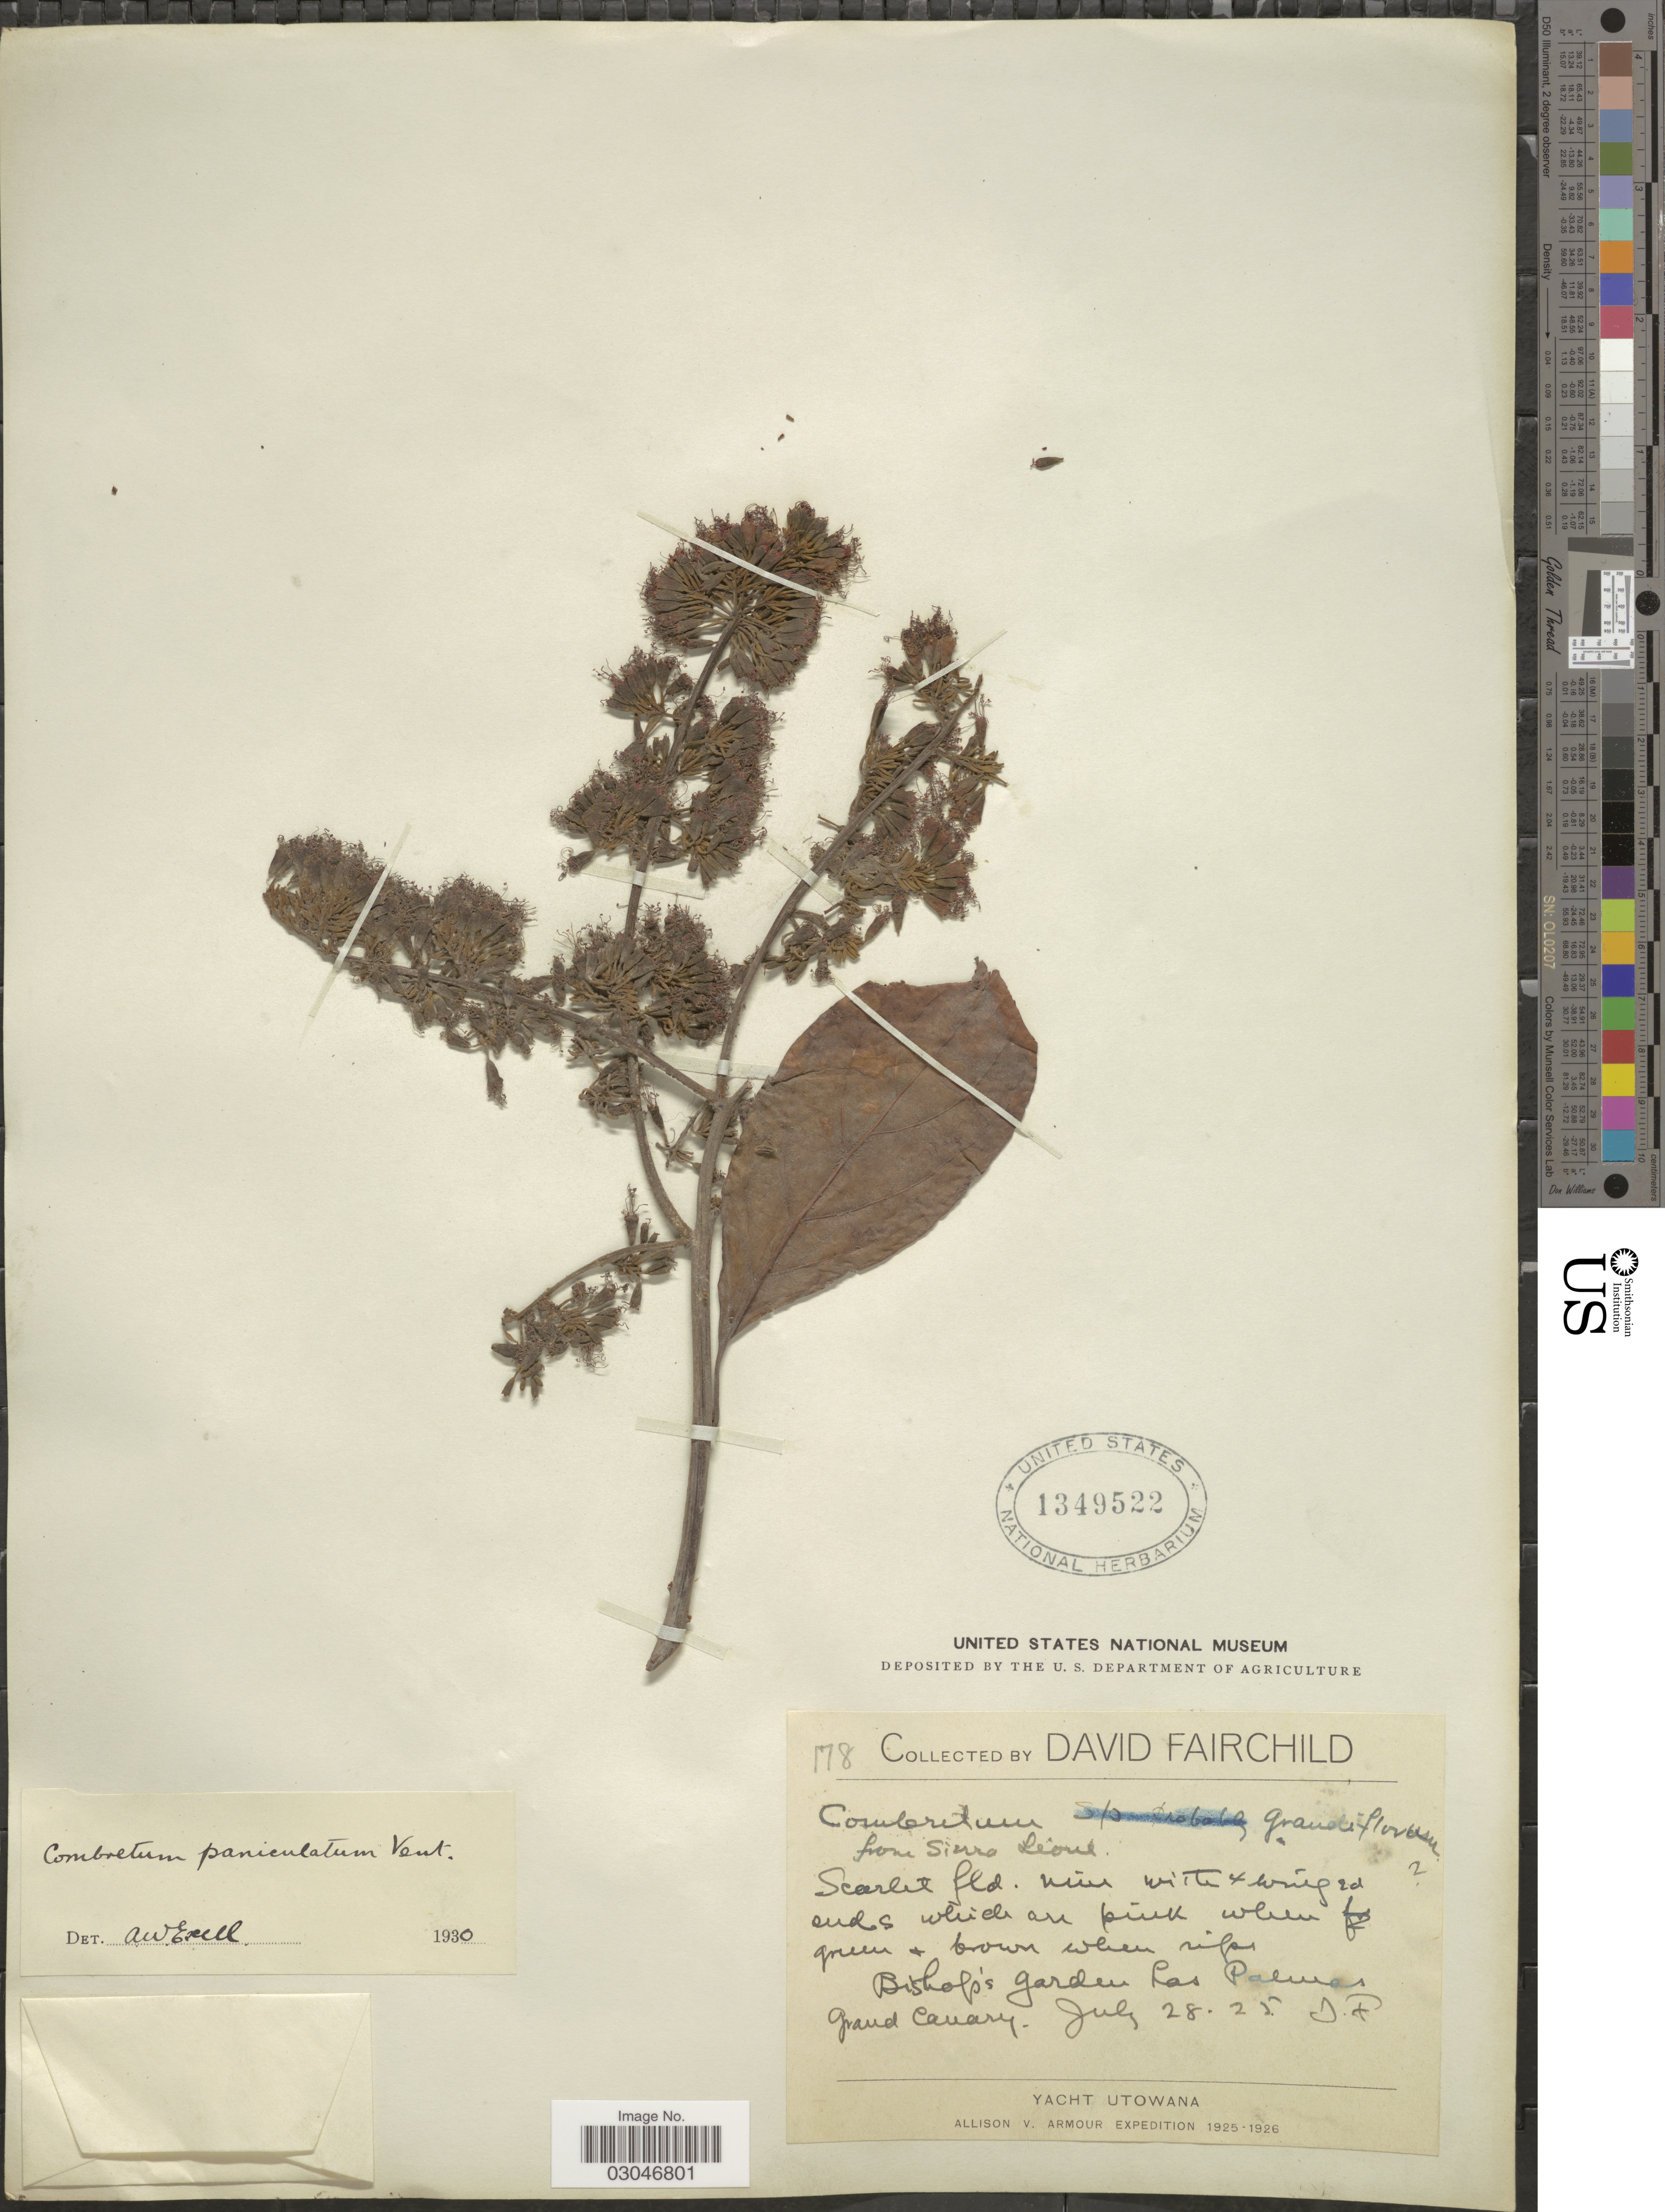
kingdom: Plantae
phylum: Tracheophyta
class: Magnoliopsida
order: Myrtales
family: Combretaceae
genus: Combretum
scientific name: Combretum paniculatum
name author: Vent.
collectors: D. Fairchild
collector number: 178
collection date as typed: Transcribed d/m/y: 28/7/25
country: Spain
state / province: Canarias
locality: Bishop's garden Las Palmas, Grand Canary. D.F.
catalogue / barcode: US 1349522